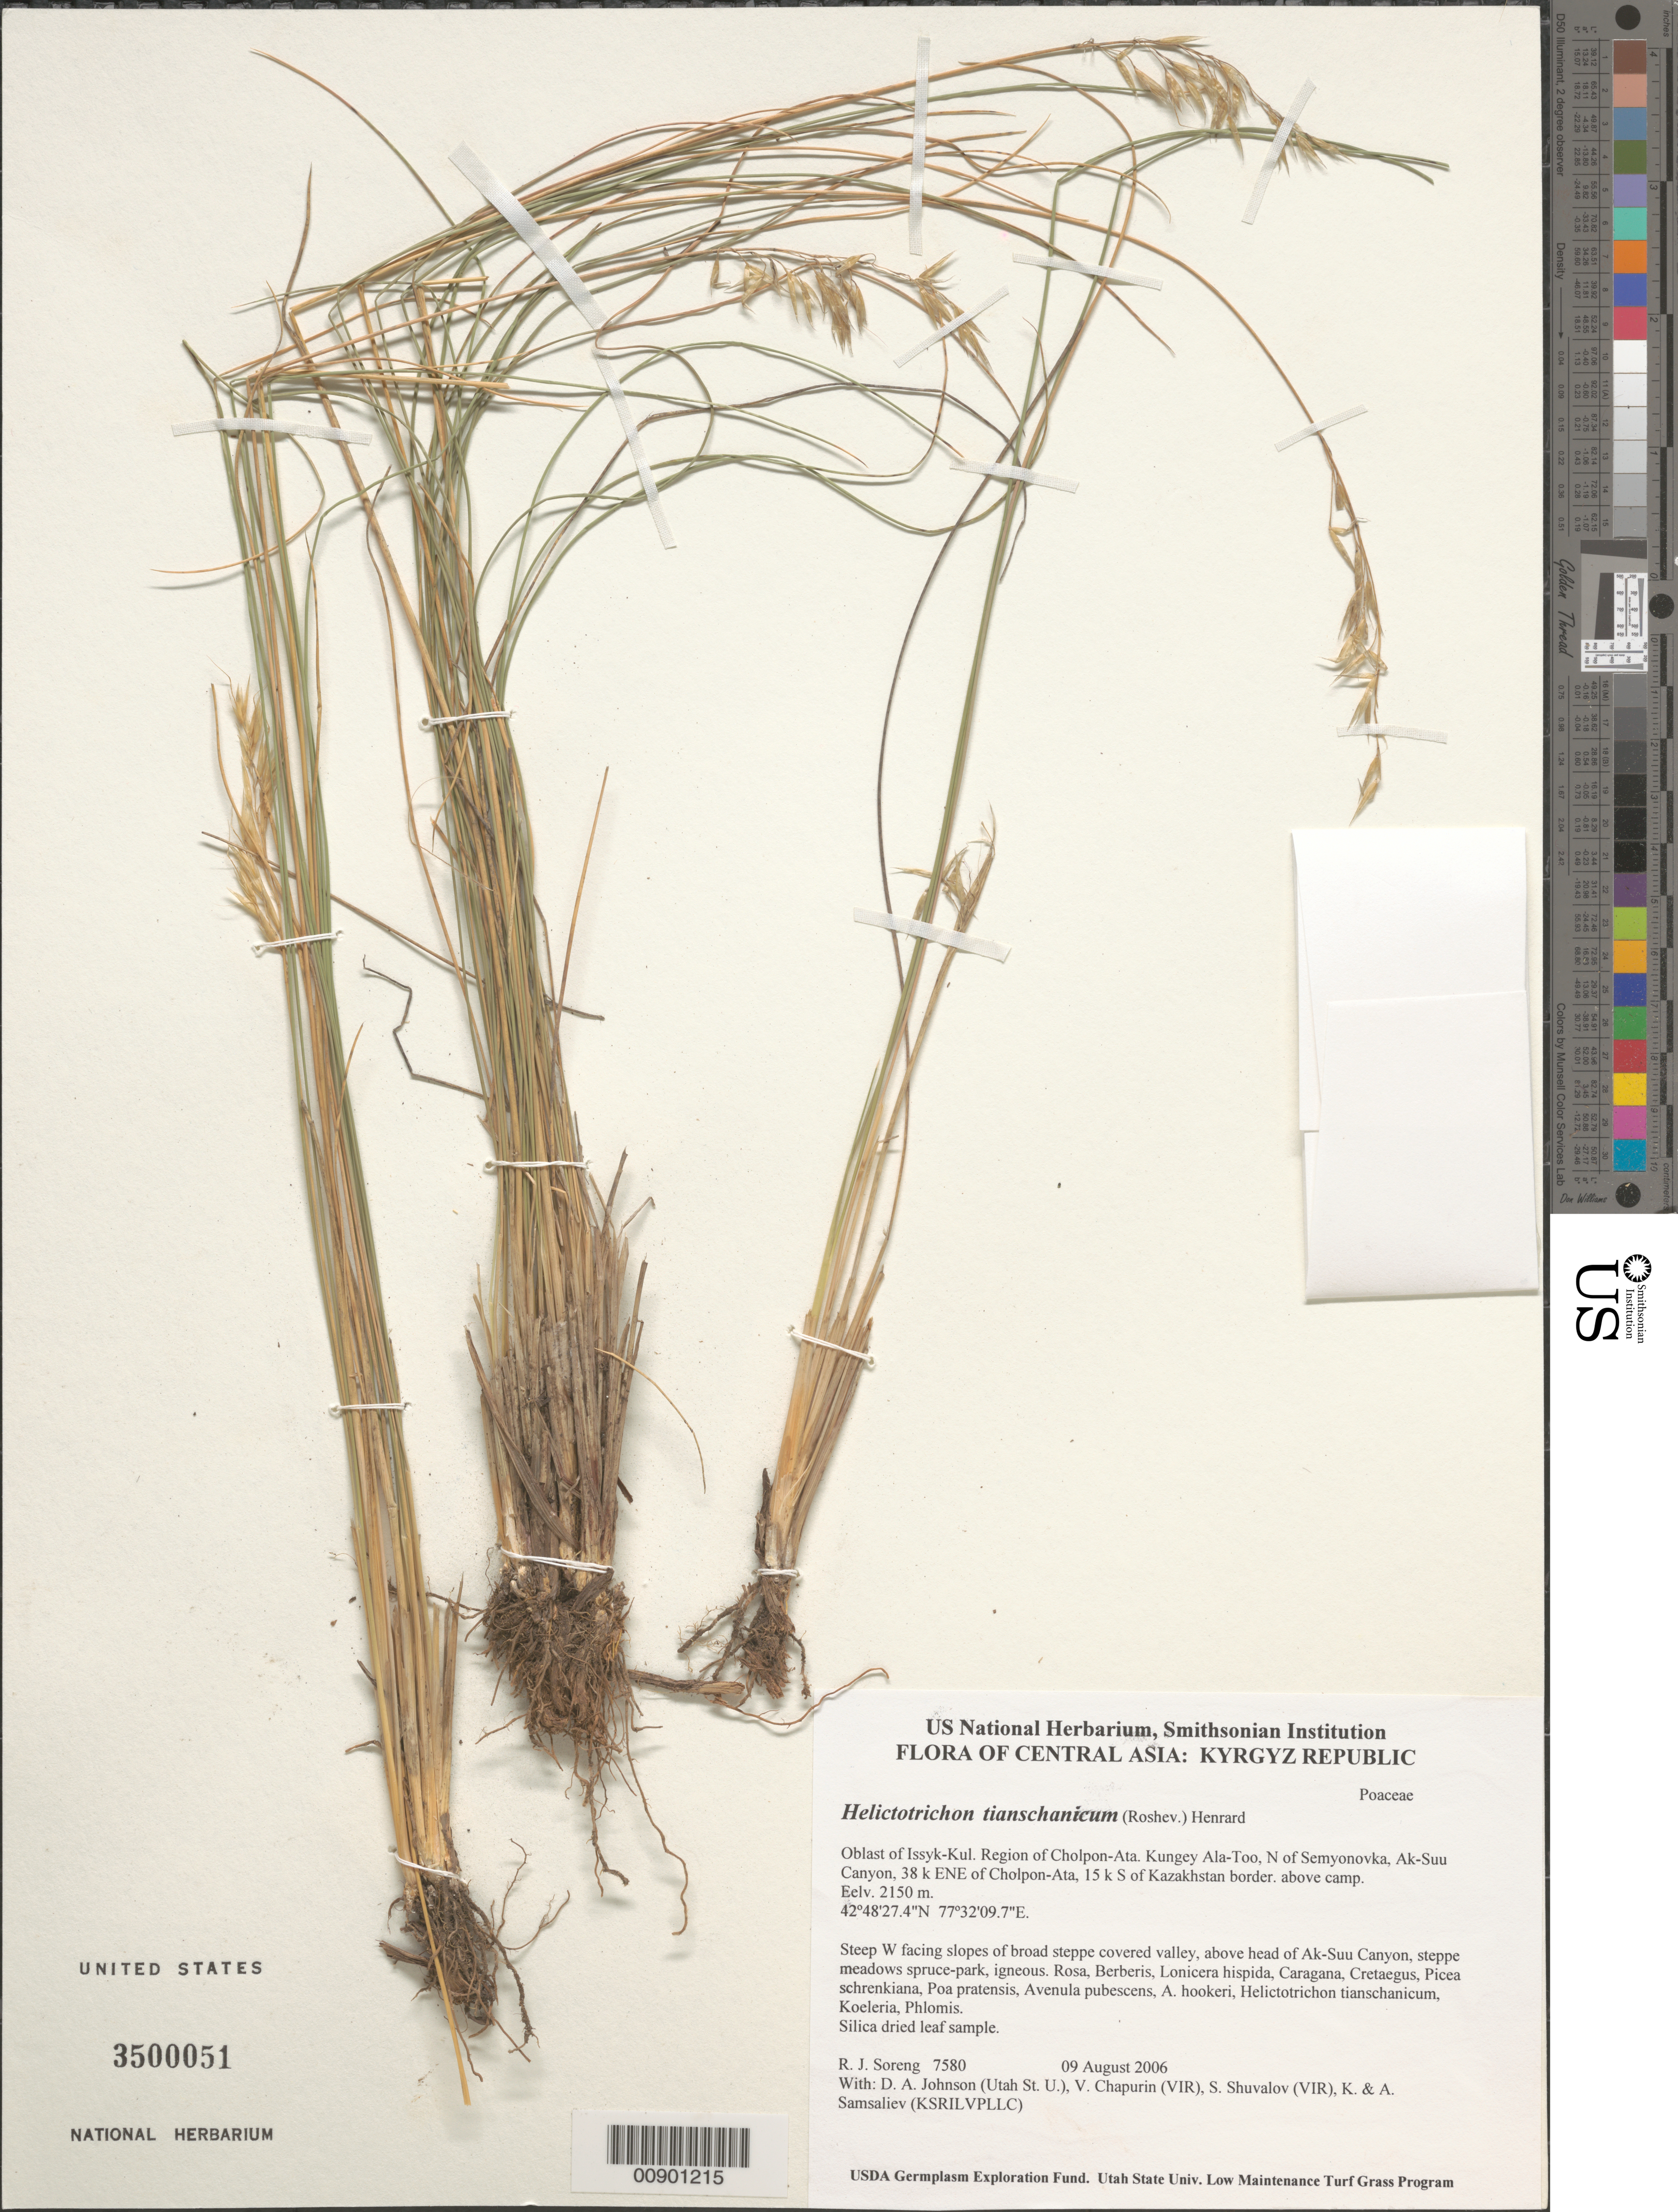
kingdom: Plantae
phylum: Tracheophyta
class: Liliopsida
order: Poales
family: Poaceae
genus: Helictotrichon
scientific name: Helictotrichon tianschanicum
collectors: R. J. Soreng, D. Johnson, S. Shuvalov, V. Chapurin, K. Samsaliev & A. Samsaliev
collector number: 7580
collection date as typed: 09 Aug 2006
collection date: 2006-08-09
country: Kyrgyzstan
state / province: Ysyk-Kol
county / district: Cholpon-Ata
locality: Kungey Ala-Too, N of Semyonovka, Ak-Suu Canyon, 38 km ENE of Cholpon-Ata, 15 km S of Kazakhstan border.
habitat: Steep W facing slopes of broad steppe covered valley, above head of Ak-Suu Canyon, steppe meadows spruce-park, igneous.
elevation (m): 2150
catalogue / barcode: US 3500051